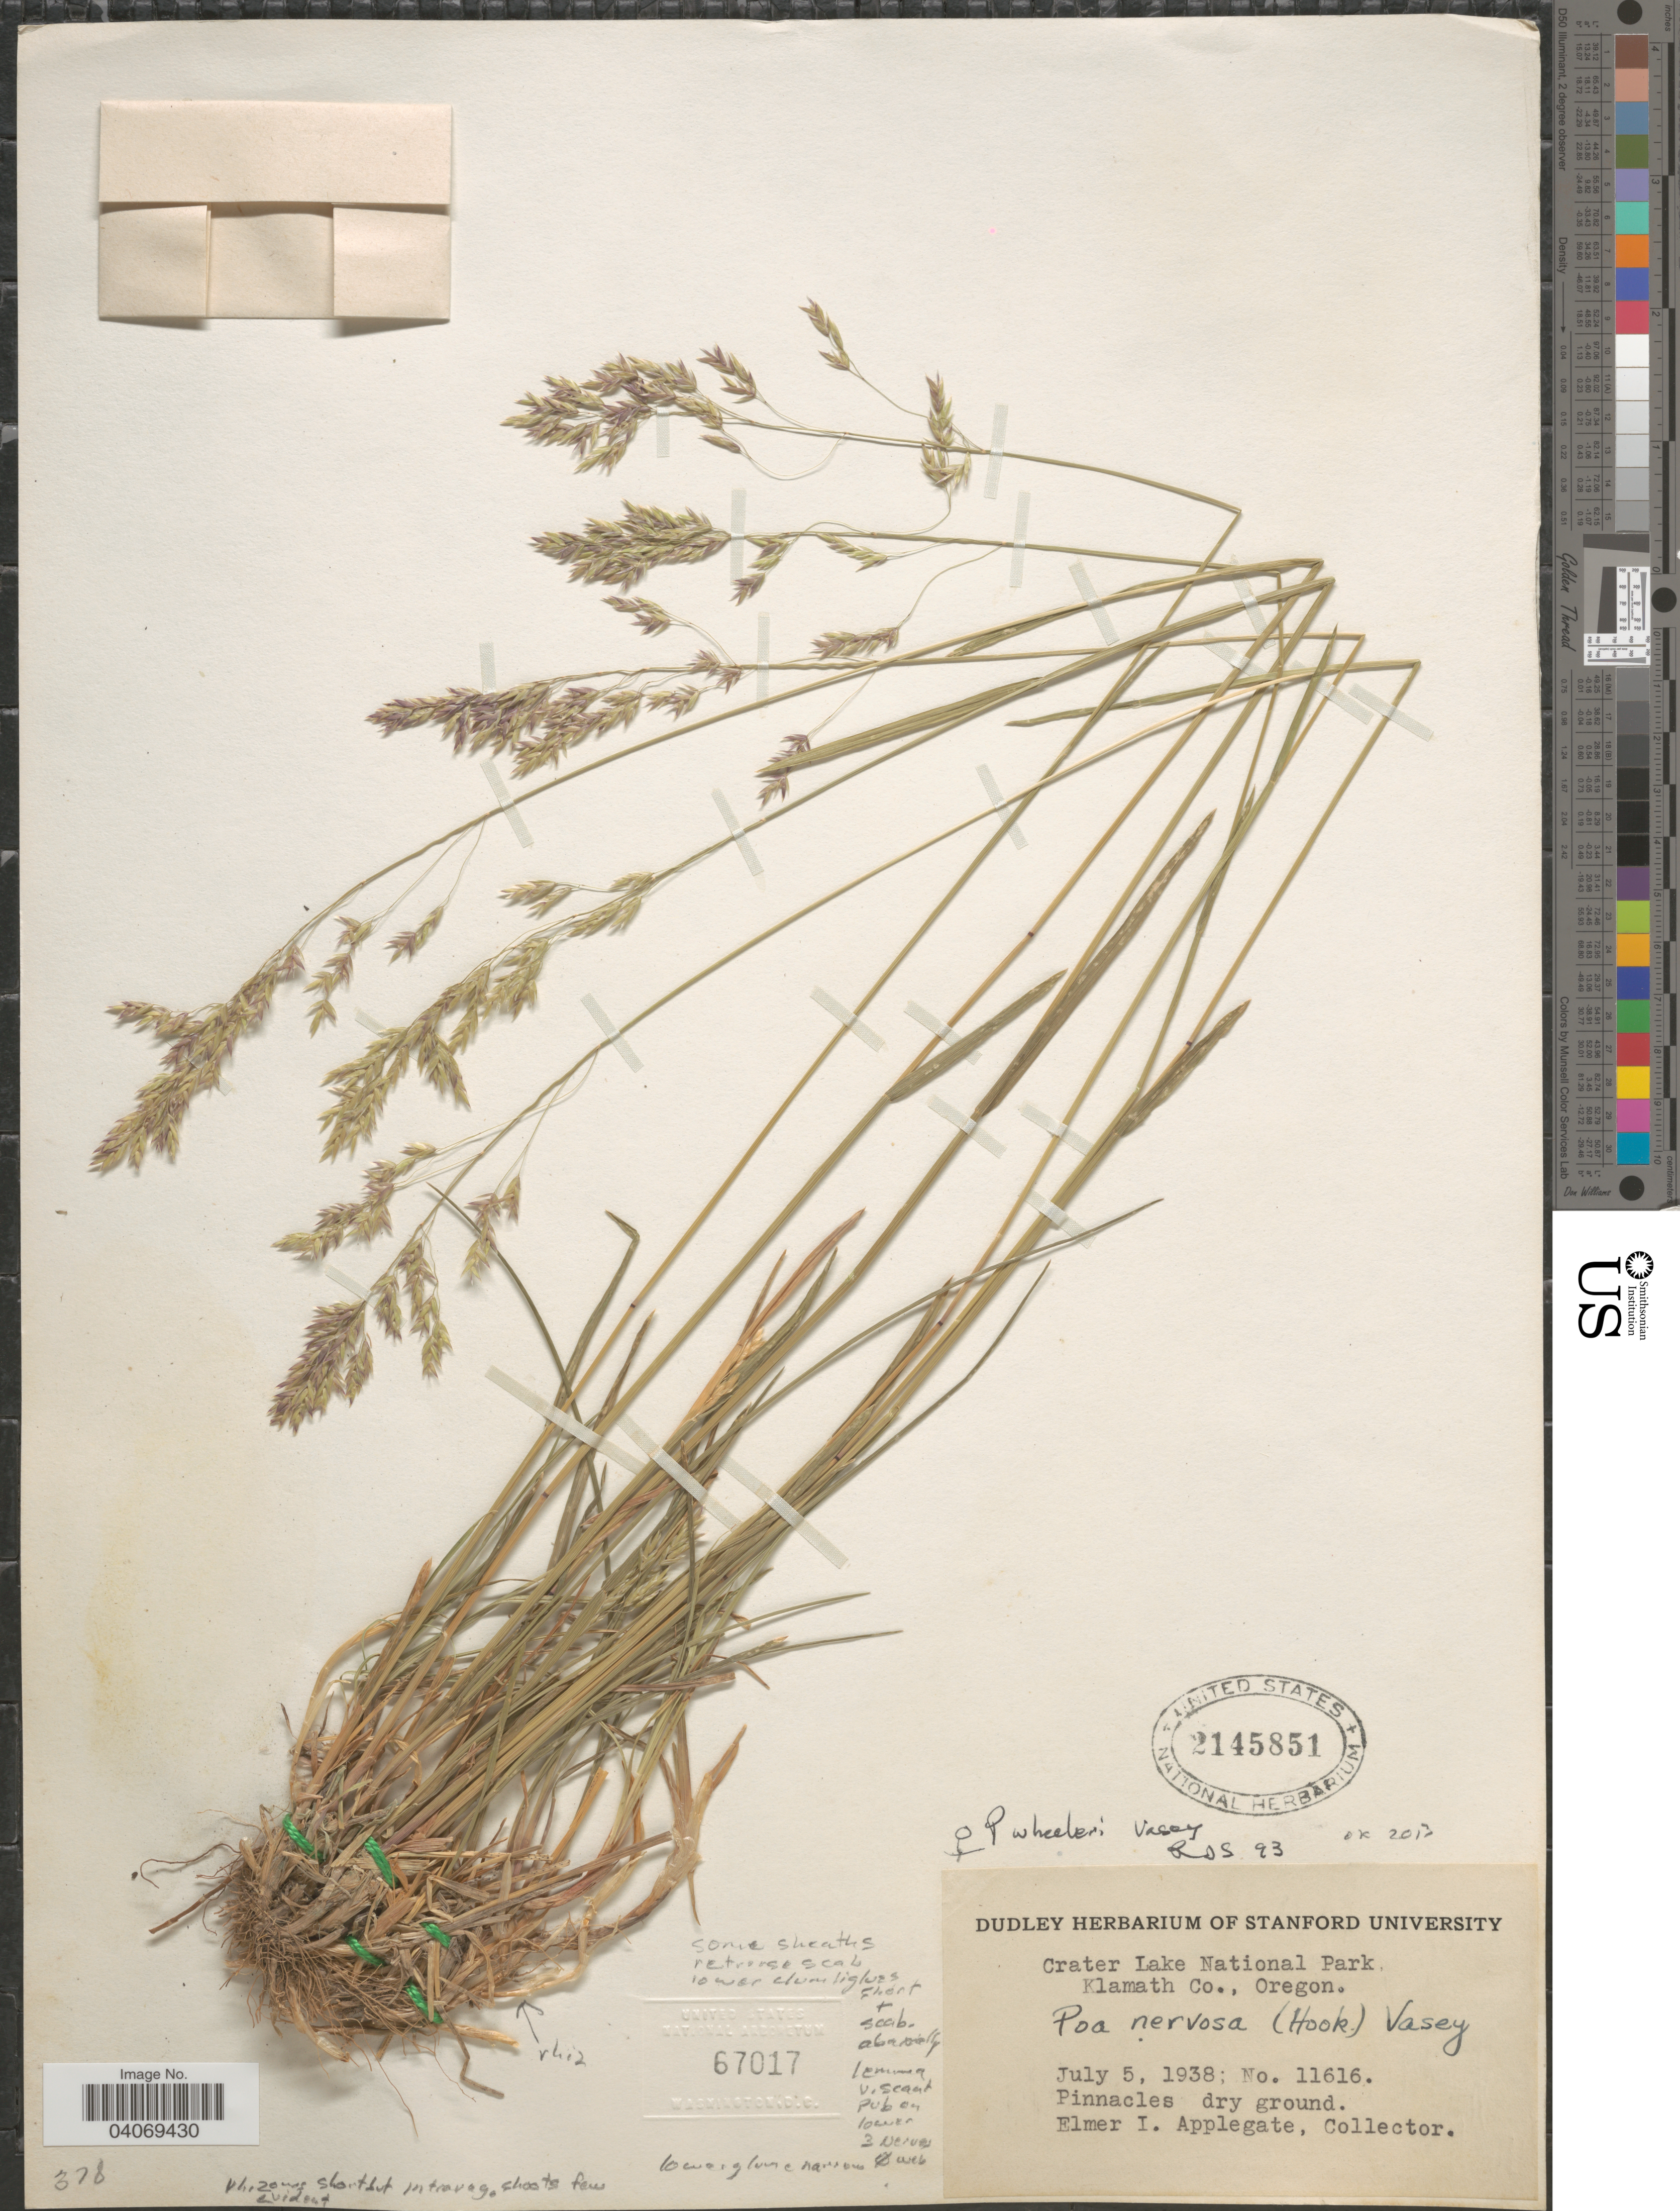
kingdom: Plantae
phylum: Tracheophyta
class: Liliopsida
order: Poales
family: Poaceae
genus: Poa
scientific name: Poa wheeleri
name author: Vasey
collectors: E. I. Applegate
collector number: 11616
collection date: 1938-07-05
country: United States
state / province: Oregon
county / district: Klamath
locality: Crater Lake National Park. Klamath Co. Pinnacles dry ground.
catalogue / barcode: US 2145851